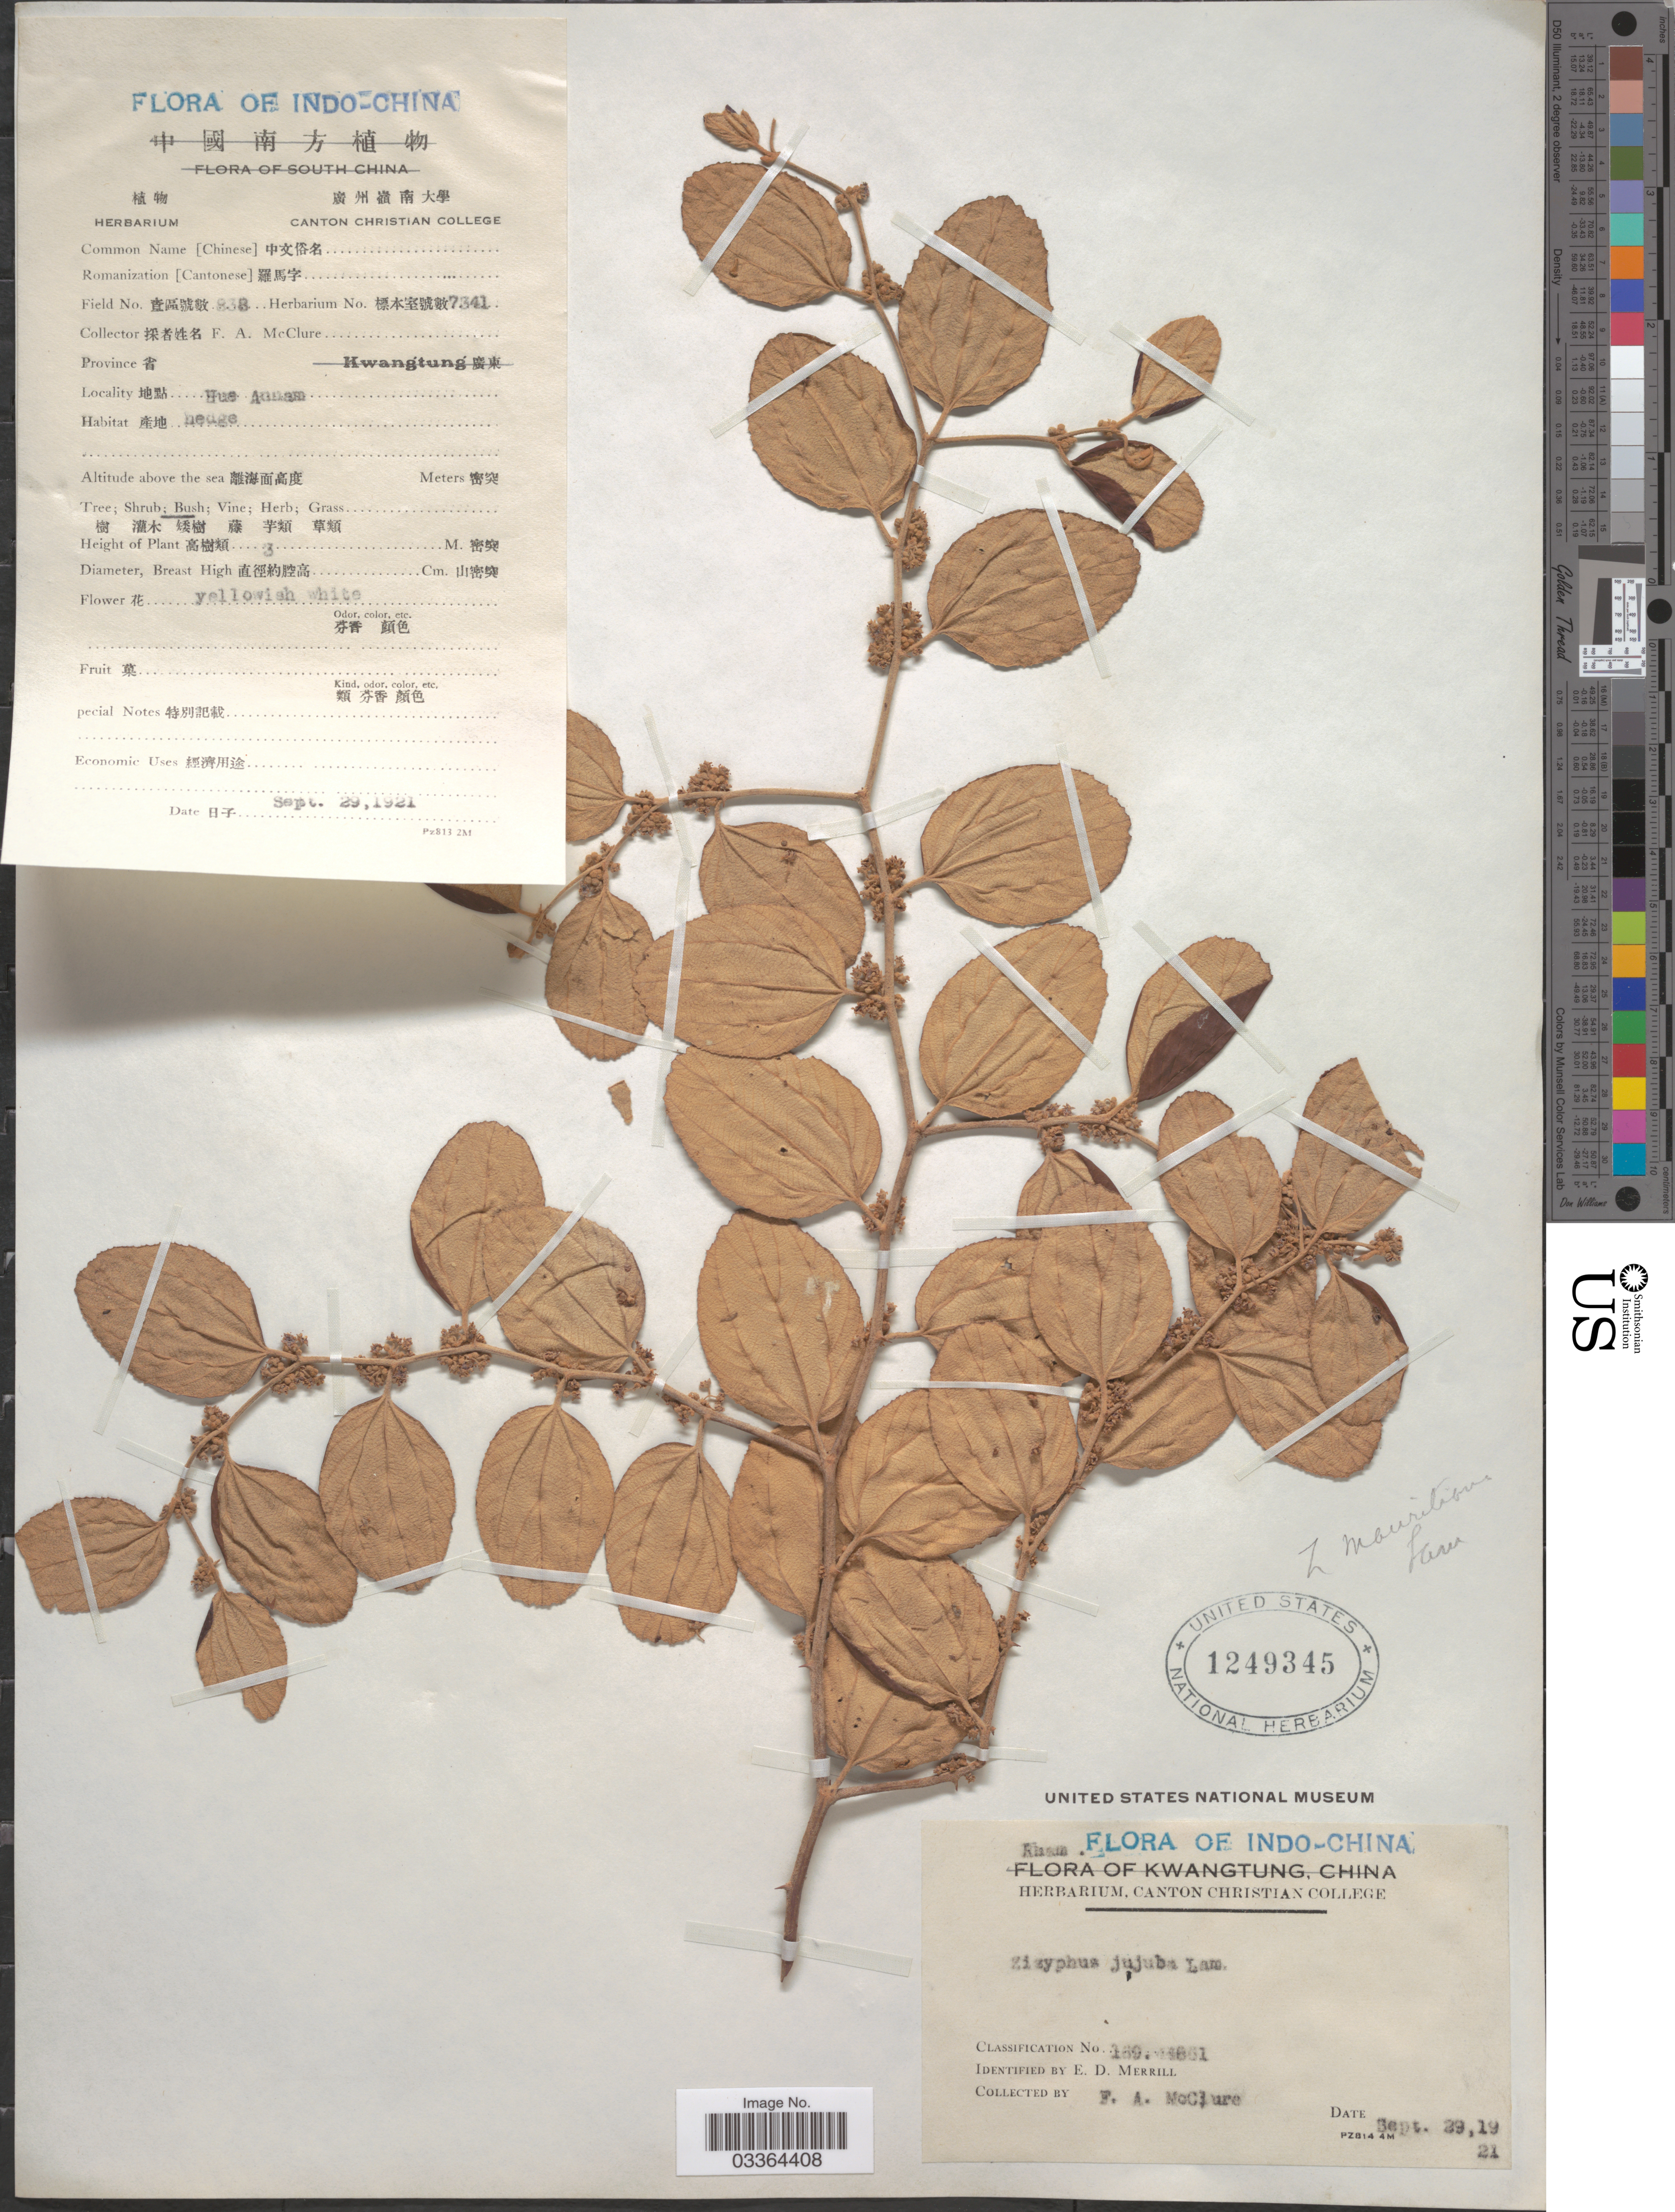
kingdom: Plantae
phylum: Tracheophyta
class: Magnoliopsida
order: Rosales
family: Rhamnaceae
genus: Ziziphus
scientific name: Ziziphus mauritiana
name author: Lam.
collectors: F. A. McClure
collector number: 838/7341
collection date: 1921-09-29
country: Vietnam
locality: Hue Annam.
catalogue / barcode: US 1249345